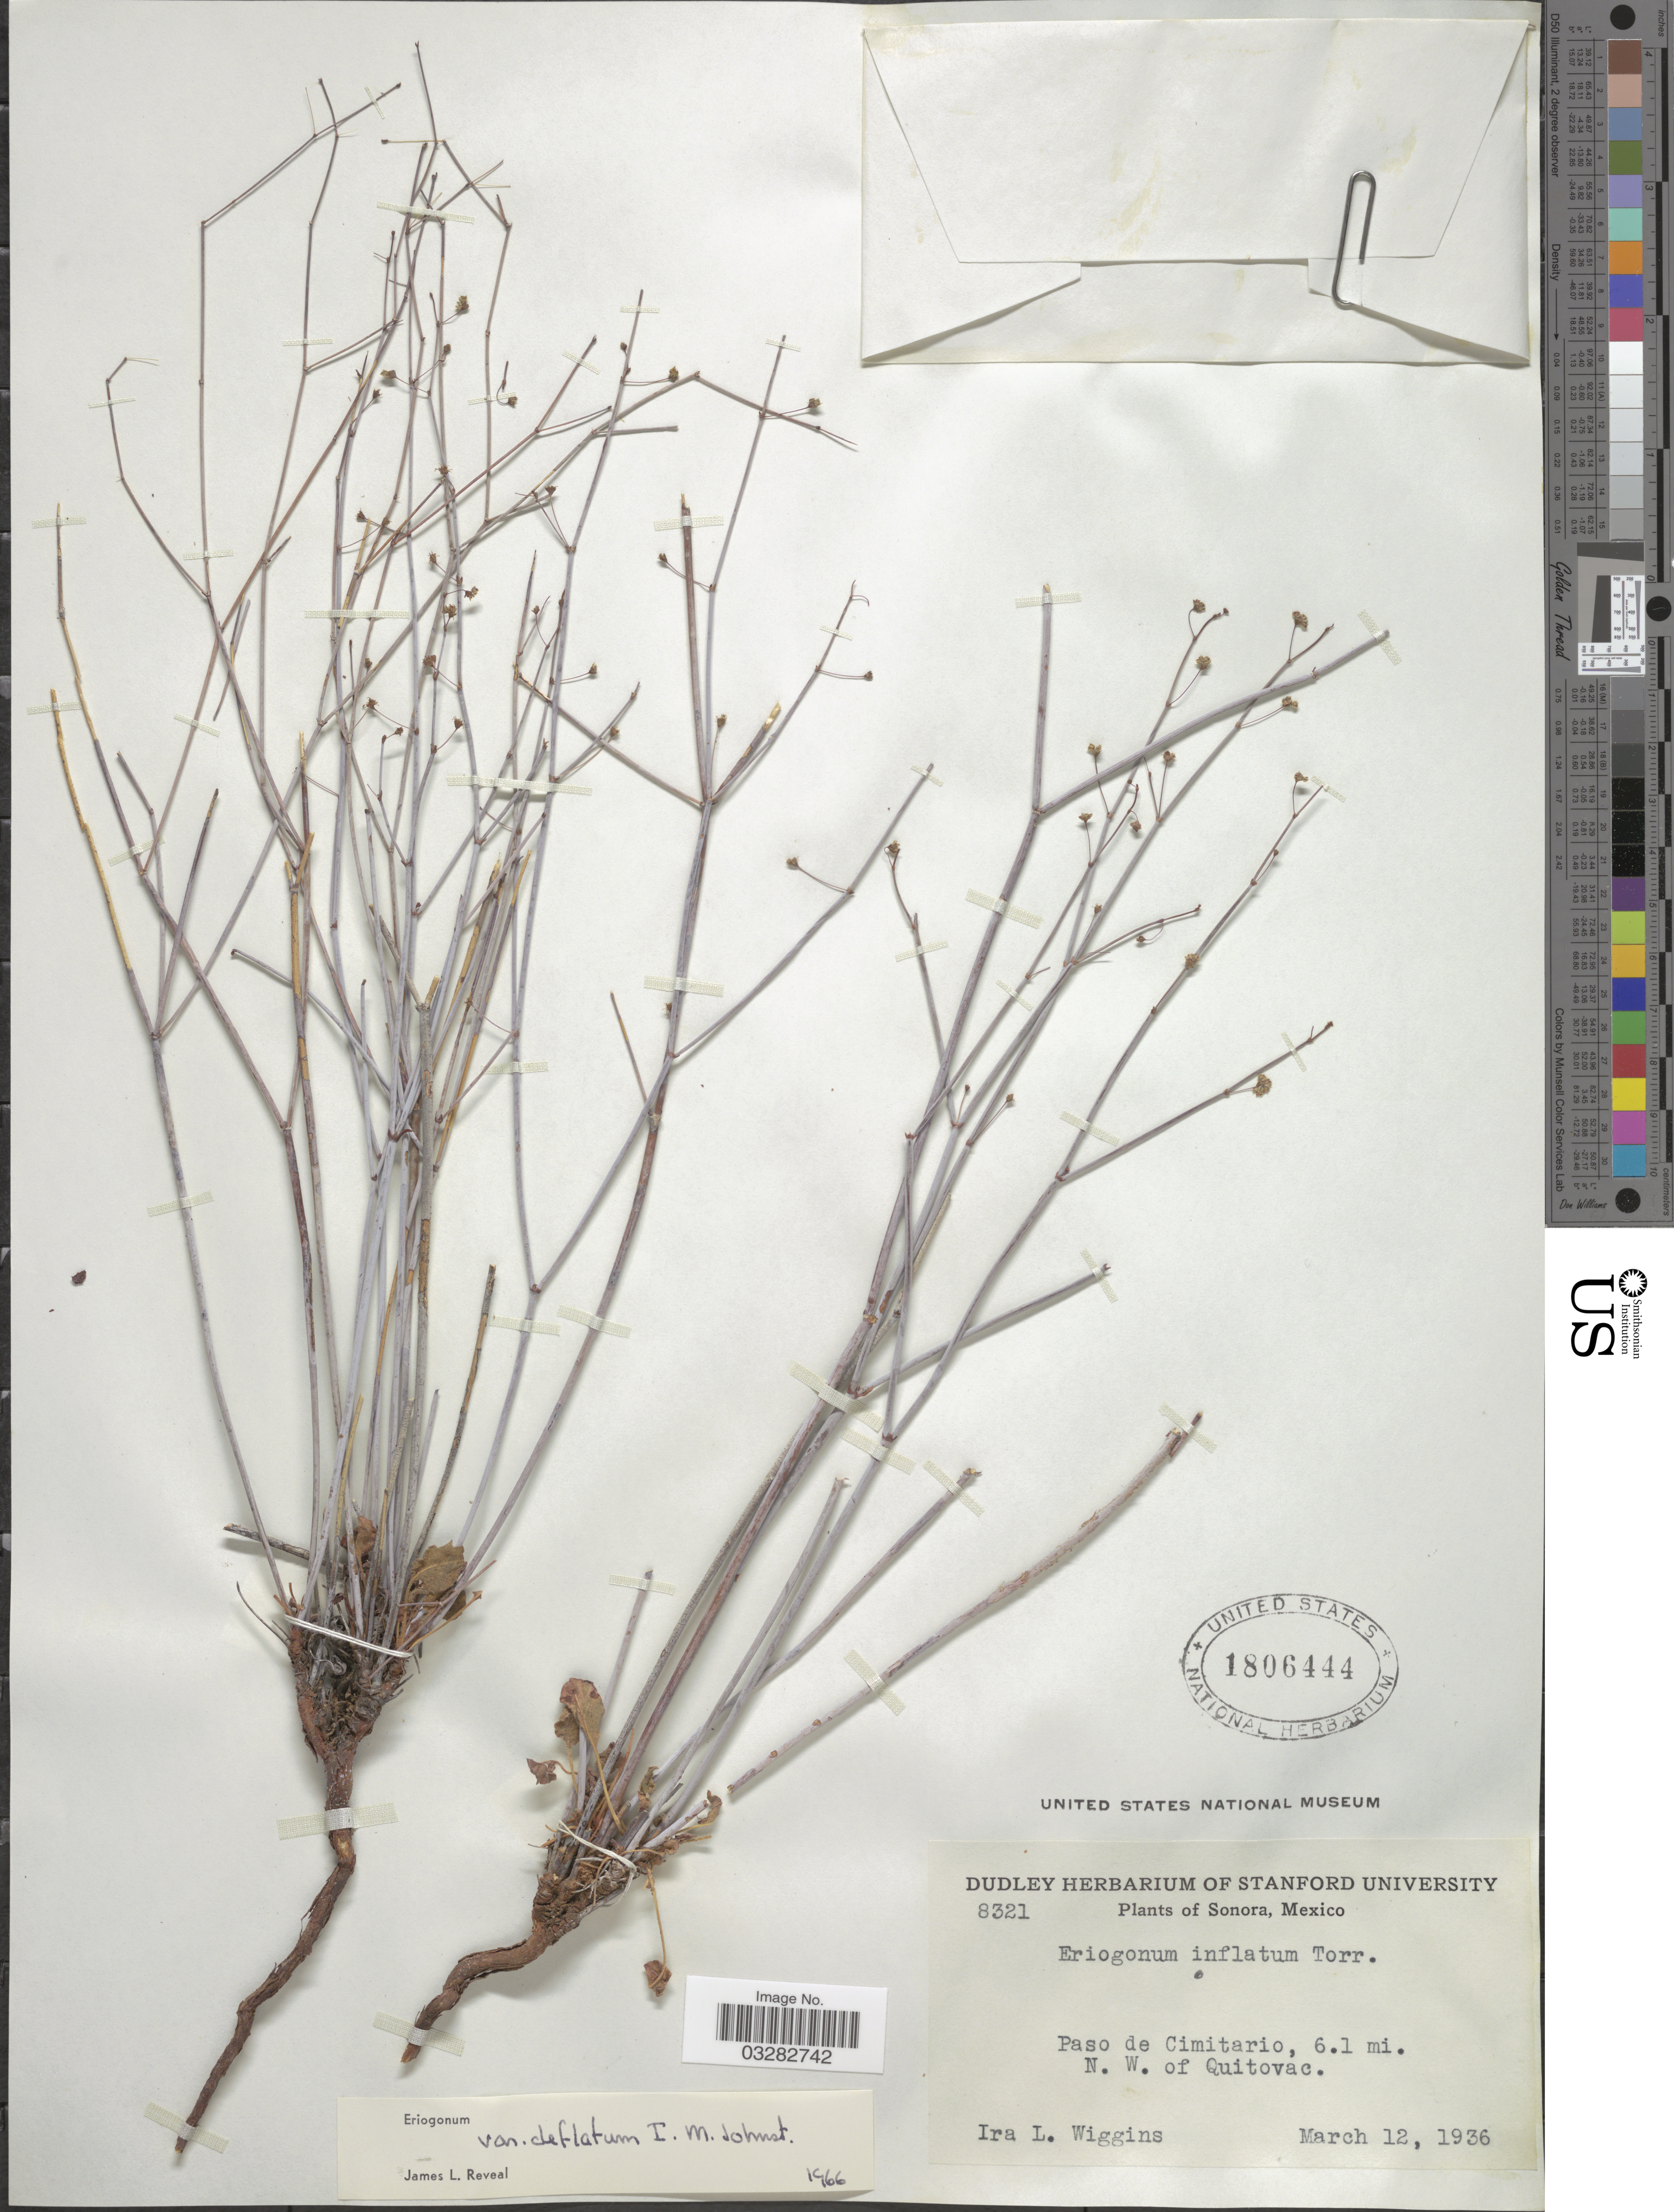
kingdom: Plantae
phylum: Tracheophyta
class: Magnoliopsida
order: Caryophyllales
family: Polygonaceae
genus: Eriogonum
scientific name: Eriogonum inflatum var. deflatum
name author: I.M. Johnst.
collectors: I. L. Wiggins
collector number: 8321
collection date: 1936-03-12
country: Mexico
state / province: Sonora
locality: Paso de Cimitario, 6.1 mi. N. W. of Quitovac.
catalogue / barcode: US 1806444